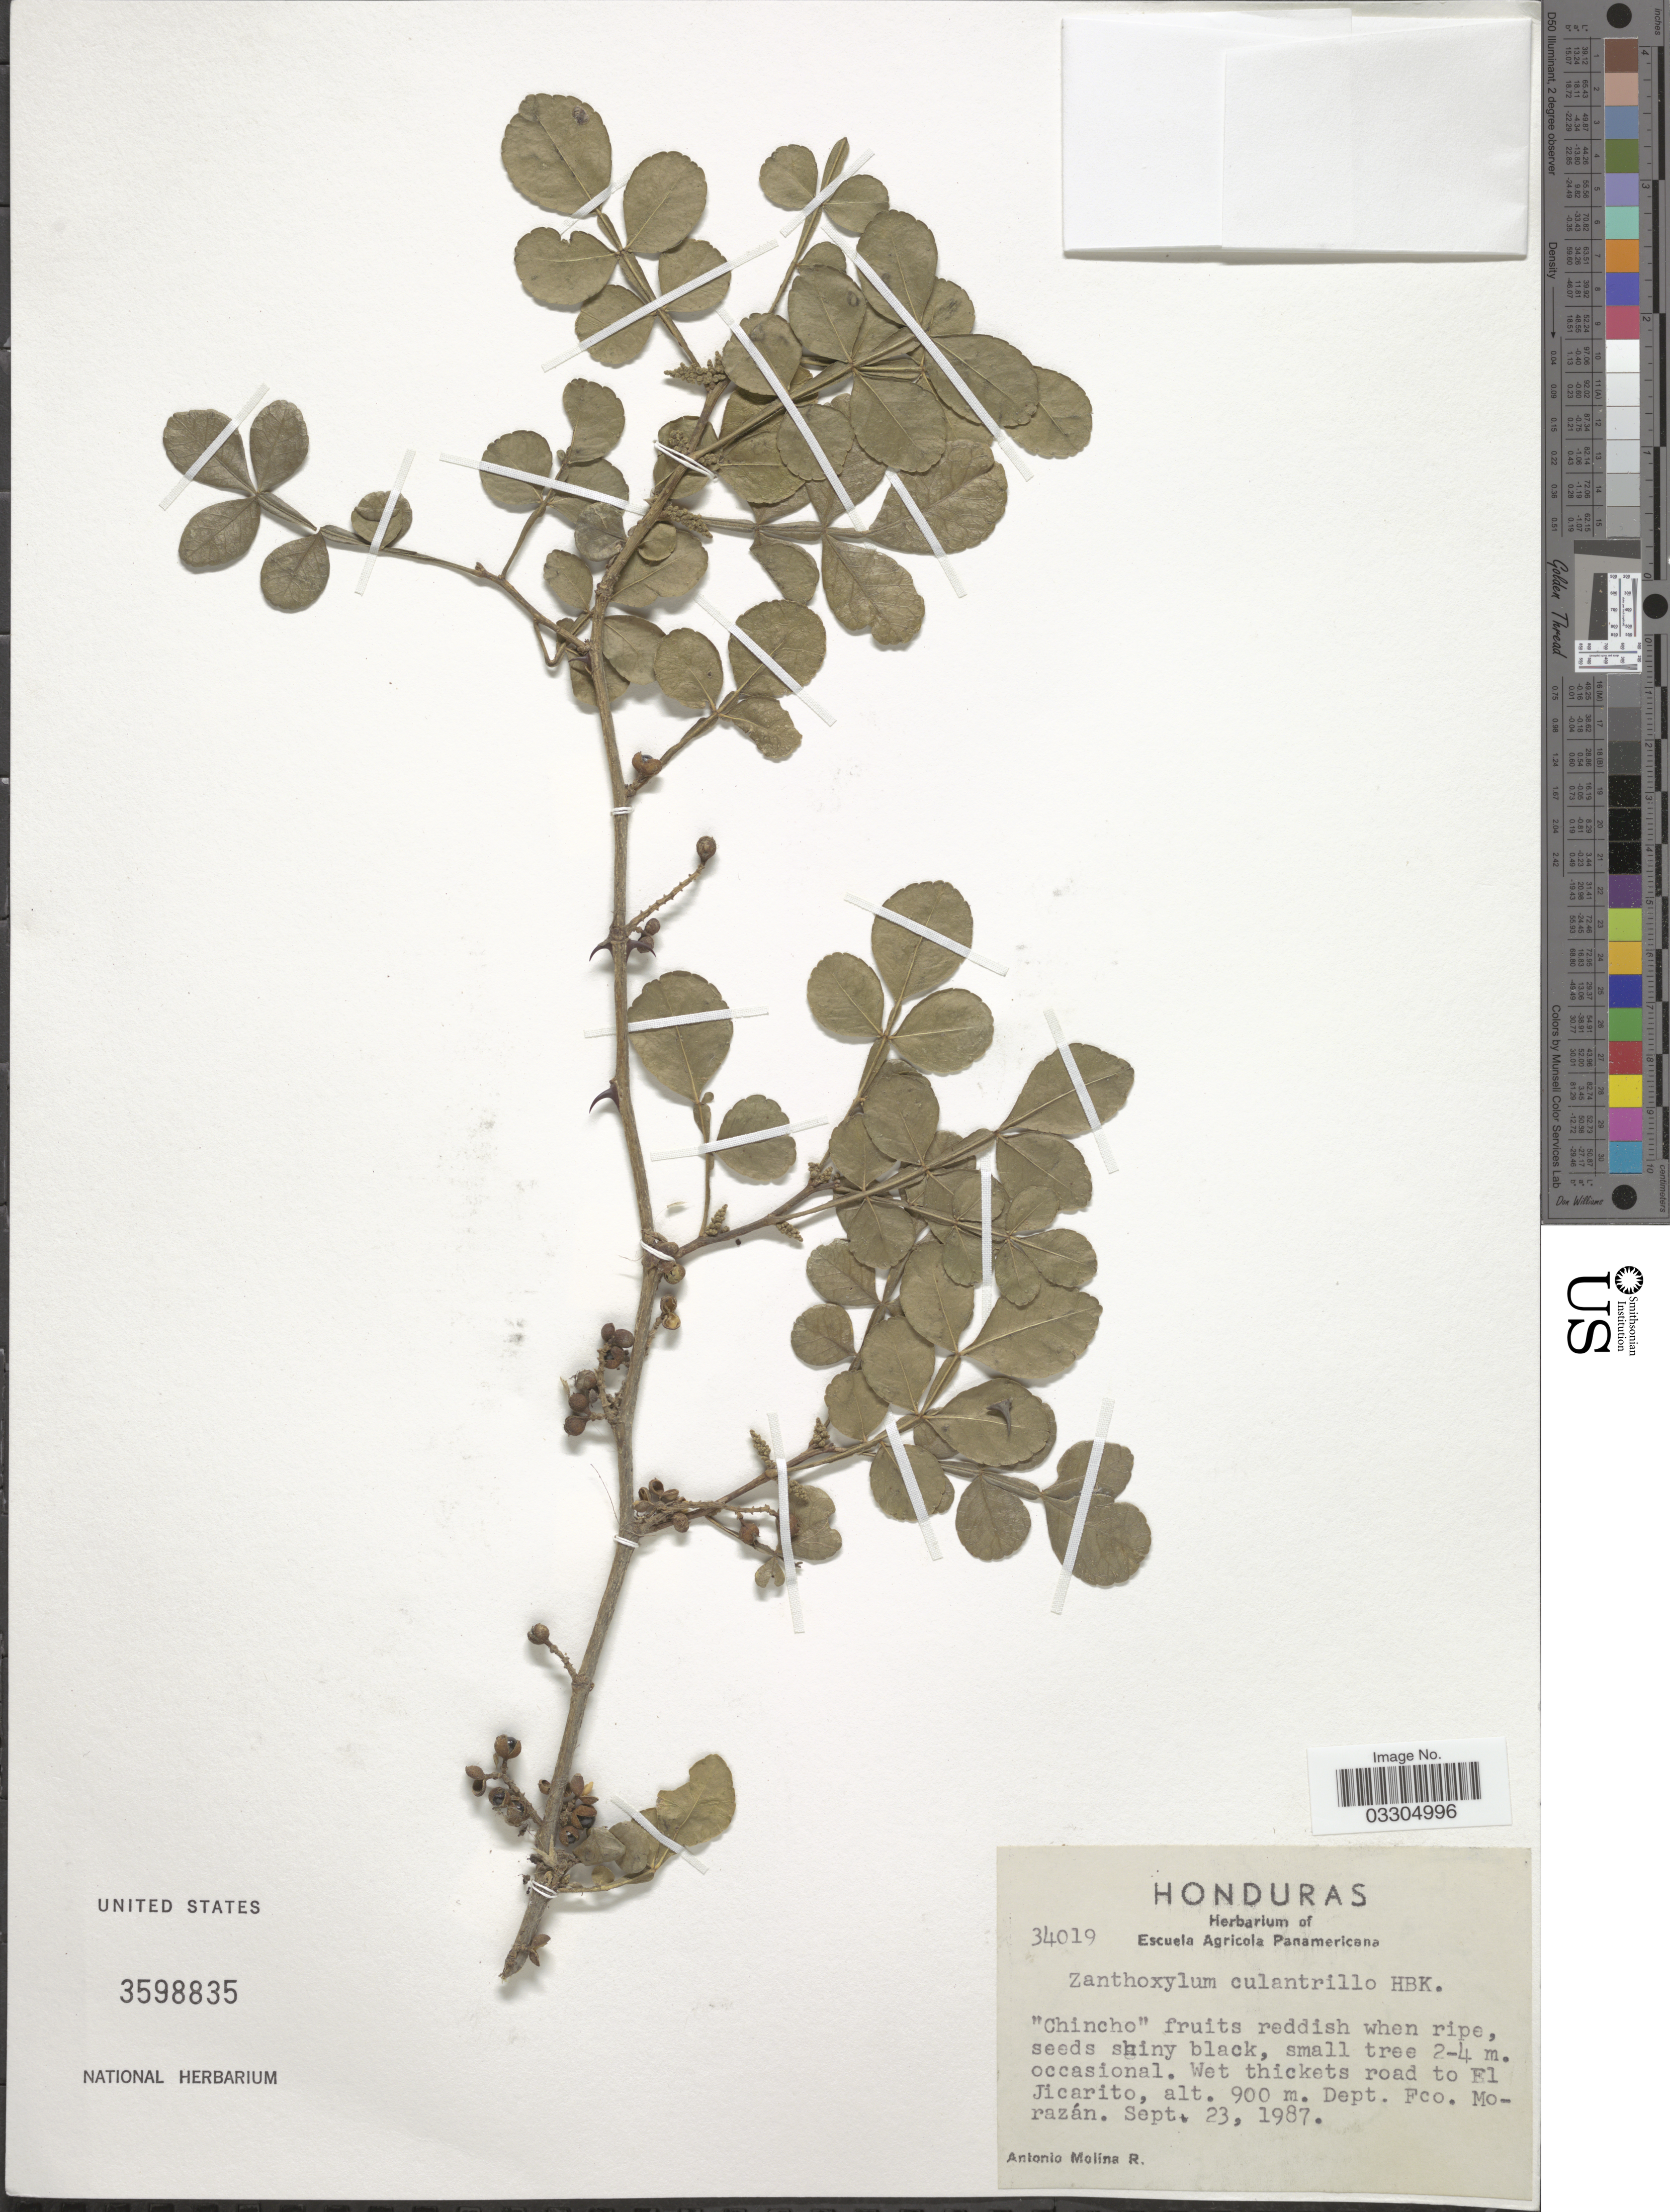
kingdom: Plantae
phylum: Tracheophyta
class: Magnoliopsida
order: Sapindales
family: Rutaceae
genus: Zanthoxylum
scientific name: Zanthoxylum culantrillo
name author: Kunth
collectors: A. Molina R.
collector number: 34019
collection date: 1987-09-23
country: Honduras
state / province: Fco. Morazán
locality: Wet thickets road to El Jicarito, Dept. Fco. Morazán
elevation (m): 900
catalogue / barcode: US 3598835